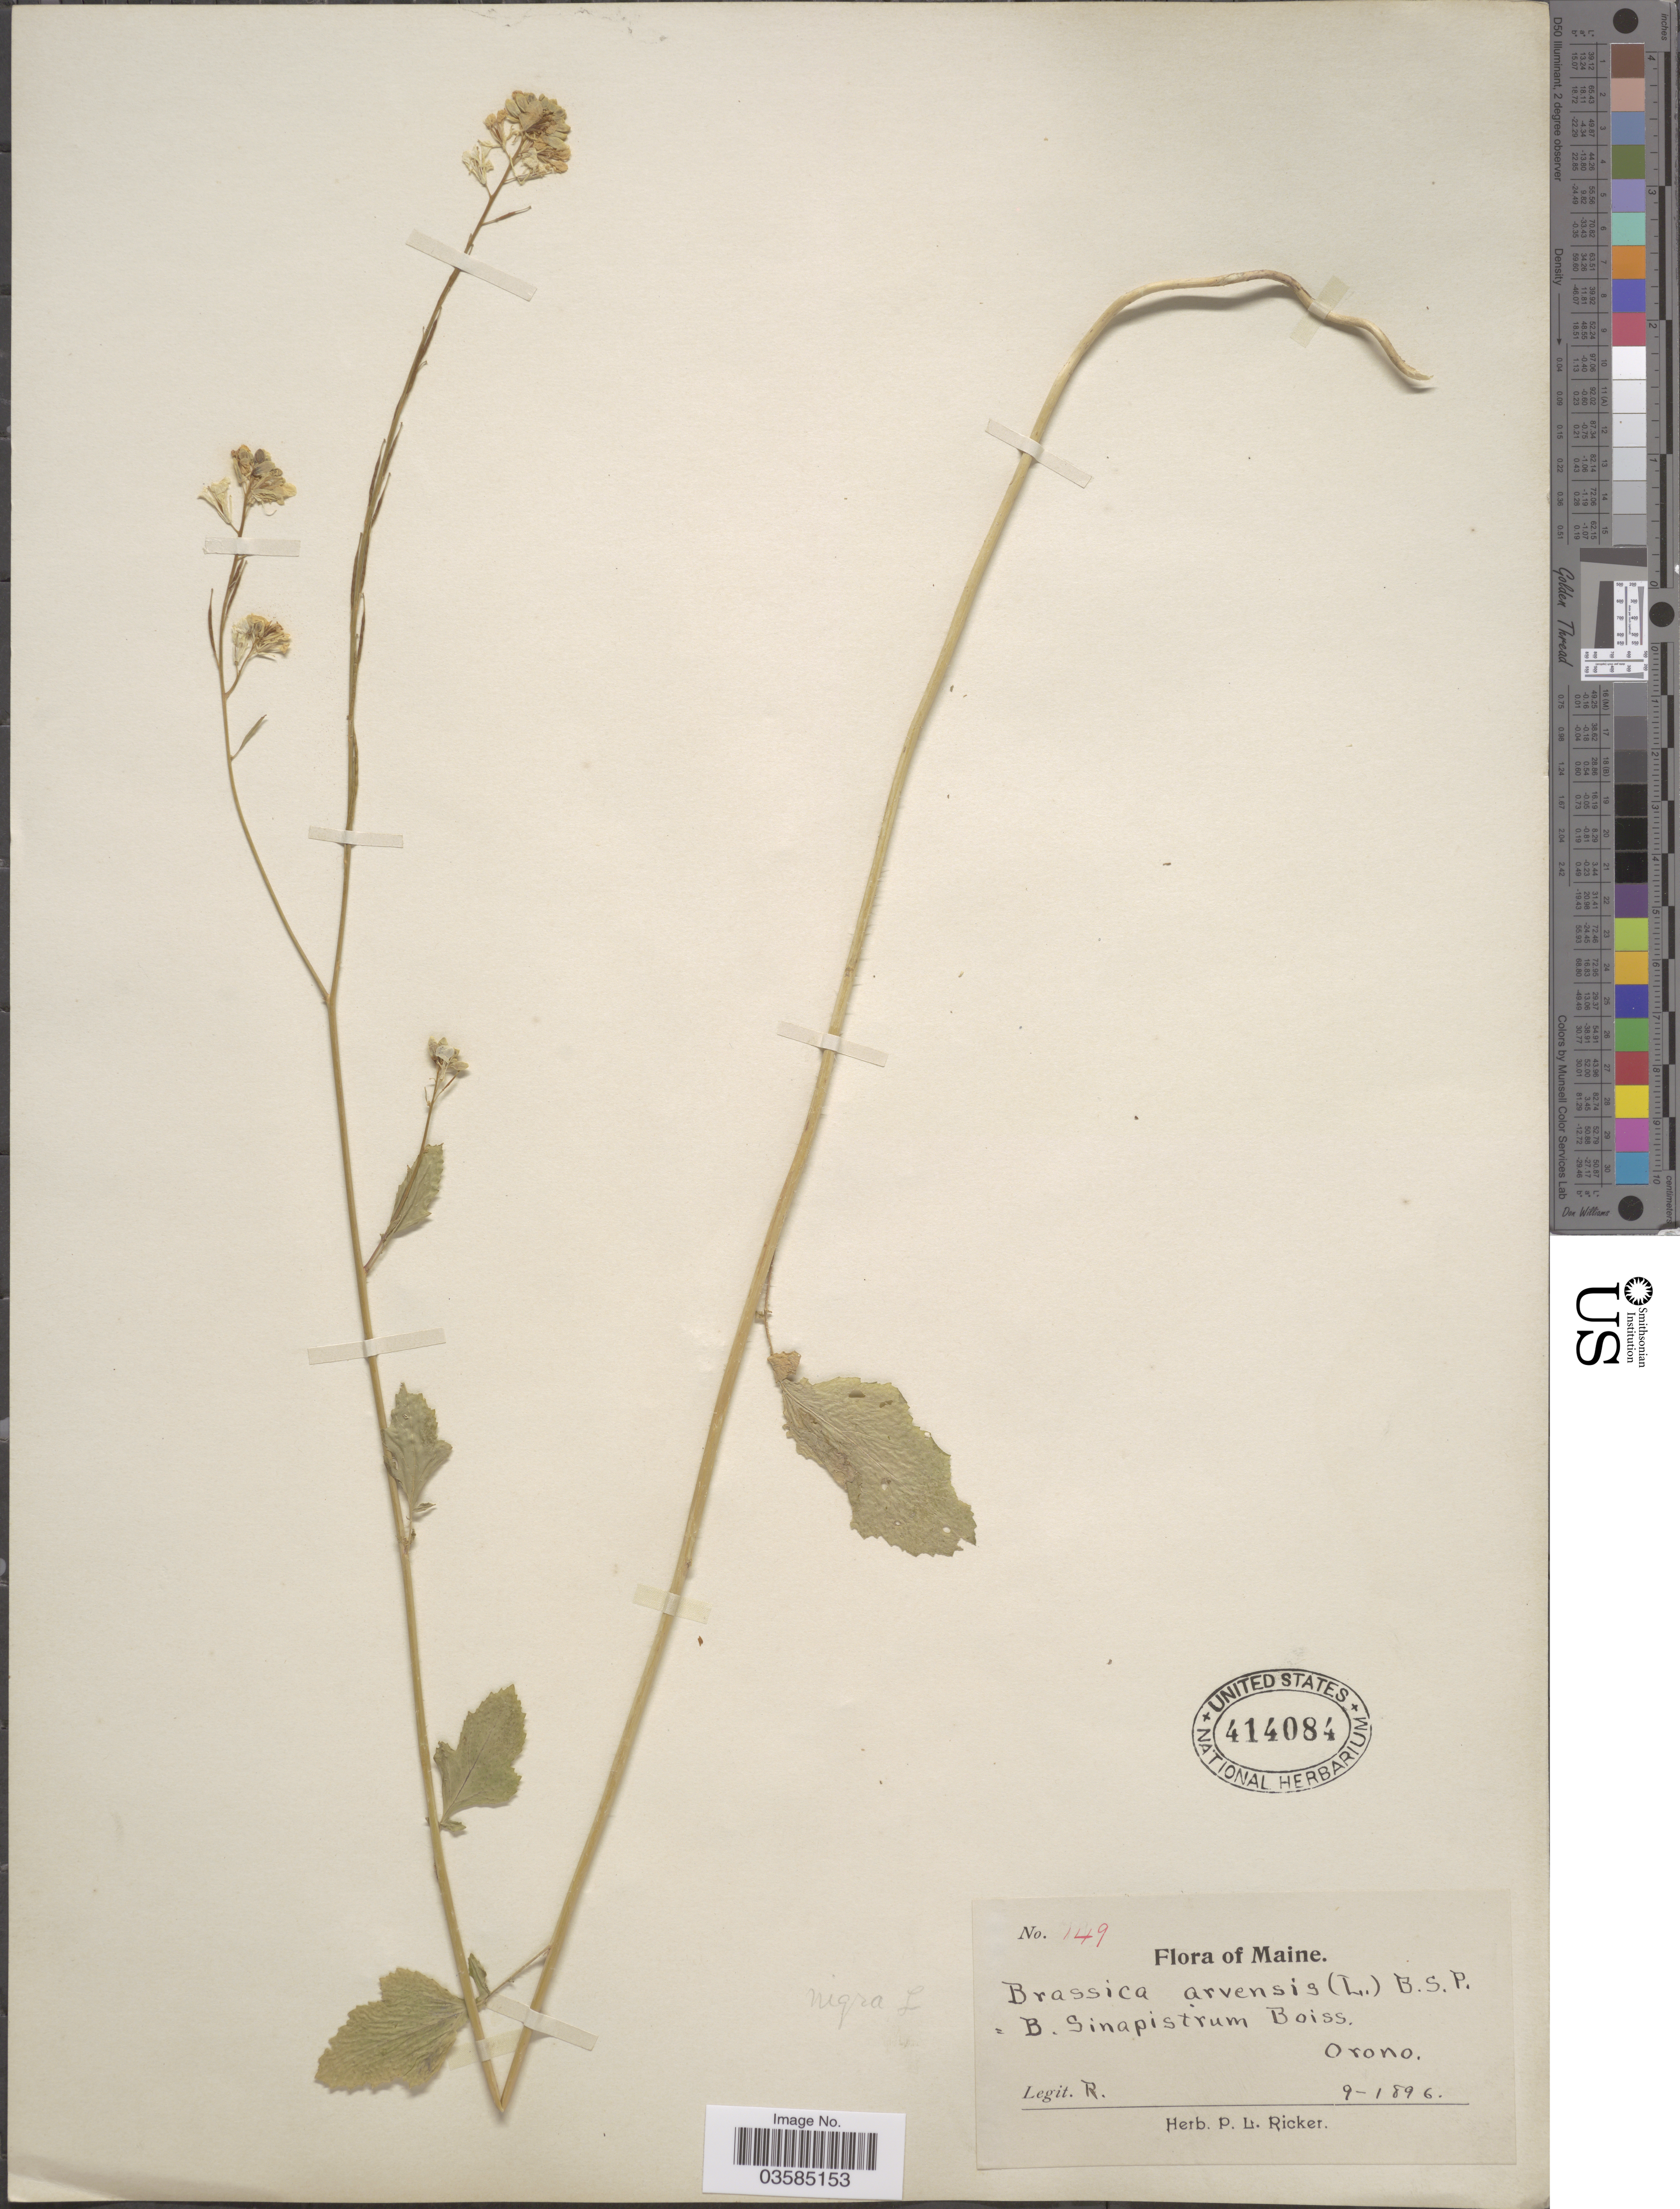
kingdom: Plantae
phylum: Tracheophyta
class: Magnoliopsida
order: Brassicales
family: Brassicaceae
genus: Brassica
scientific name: Brassica nigra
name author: (L.) W.D.J. Koch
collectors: P. Ricker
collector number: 149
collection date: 1896-09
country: United States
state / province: Maine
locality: Orono.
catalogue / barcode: US 414084